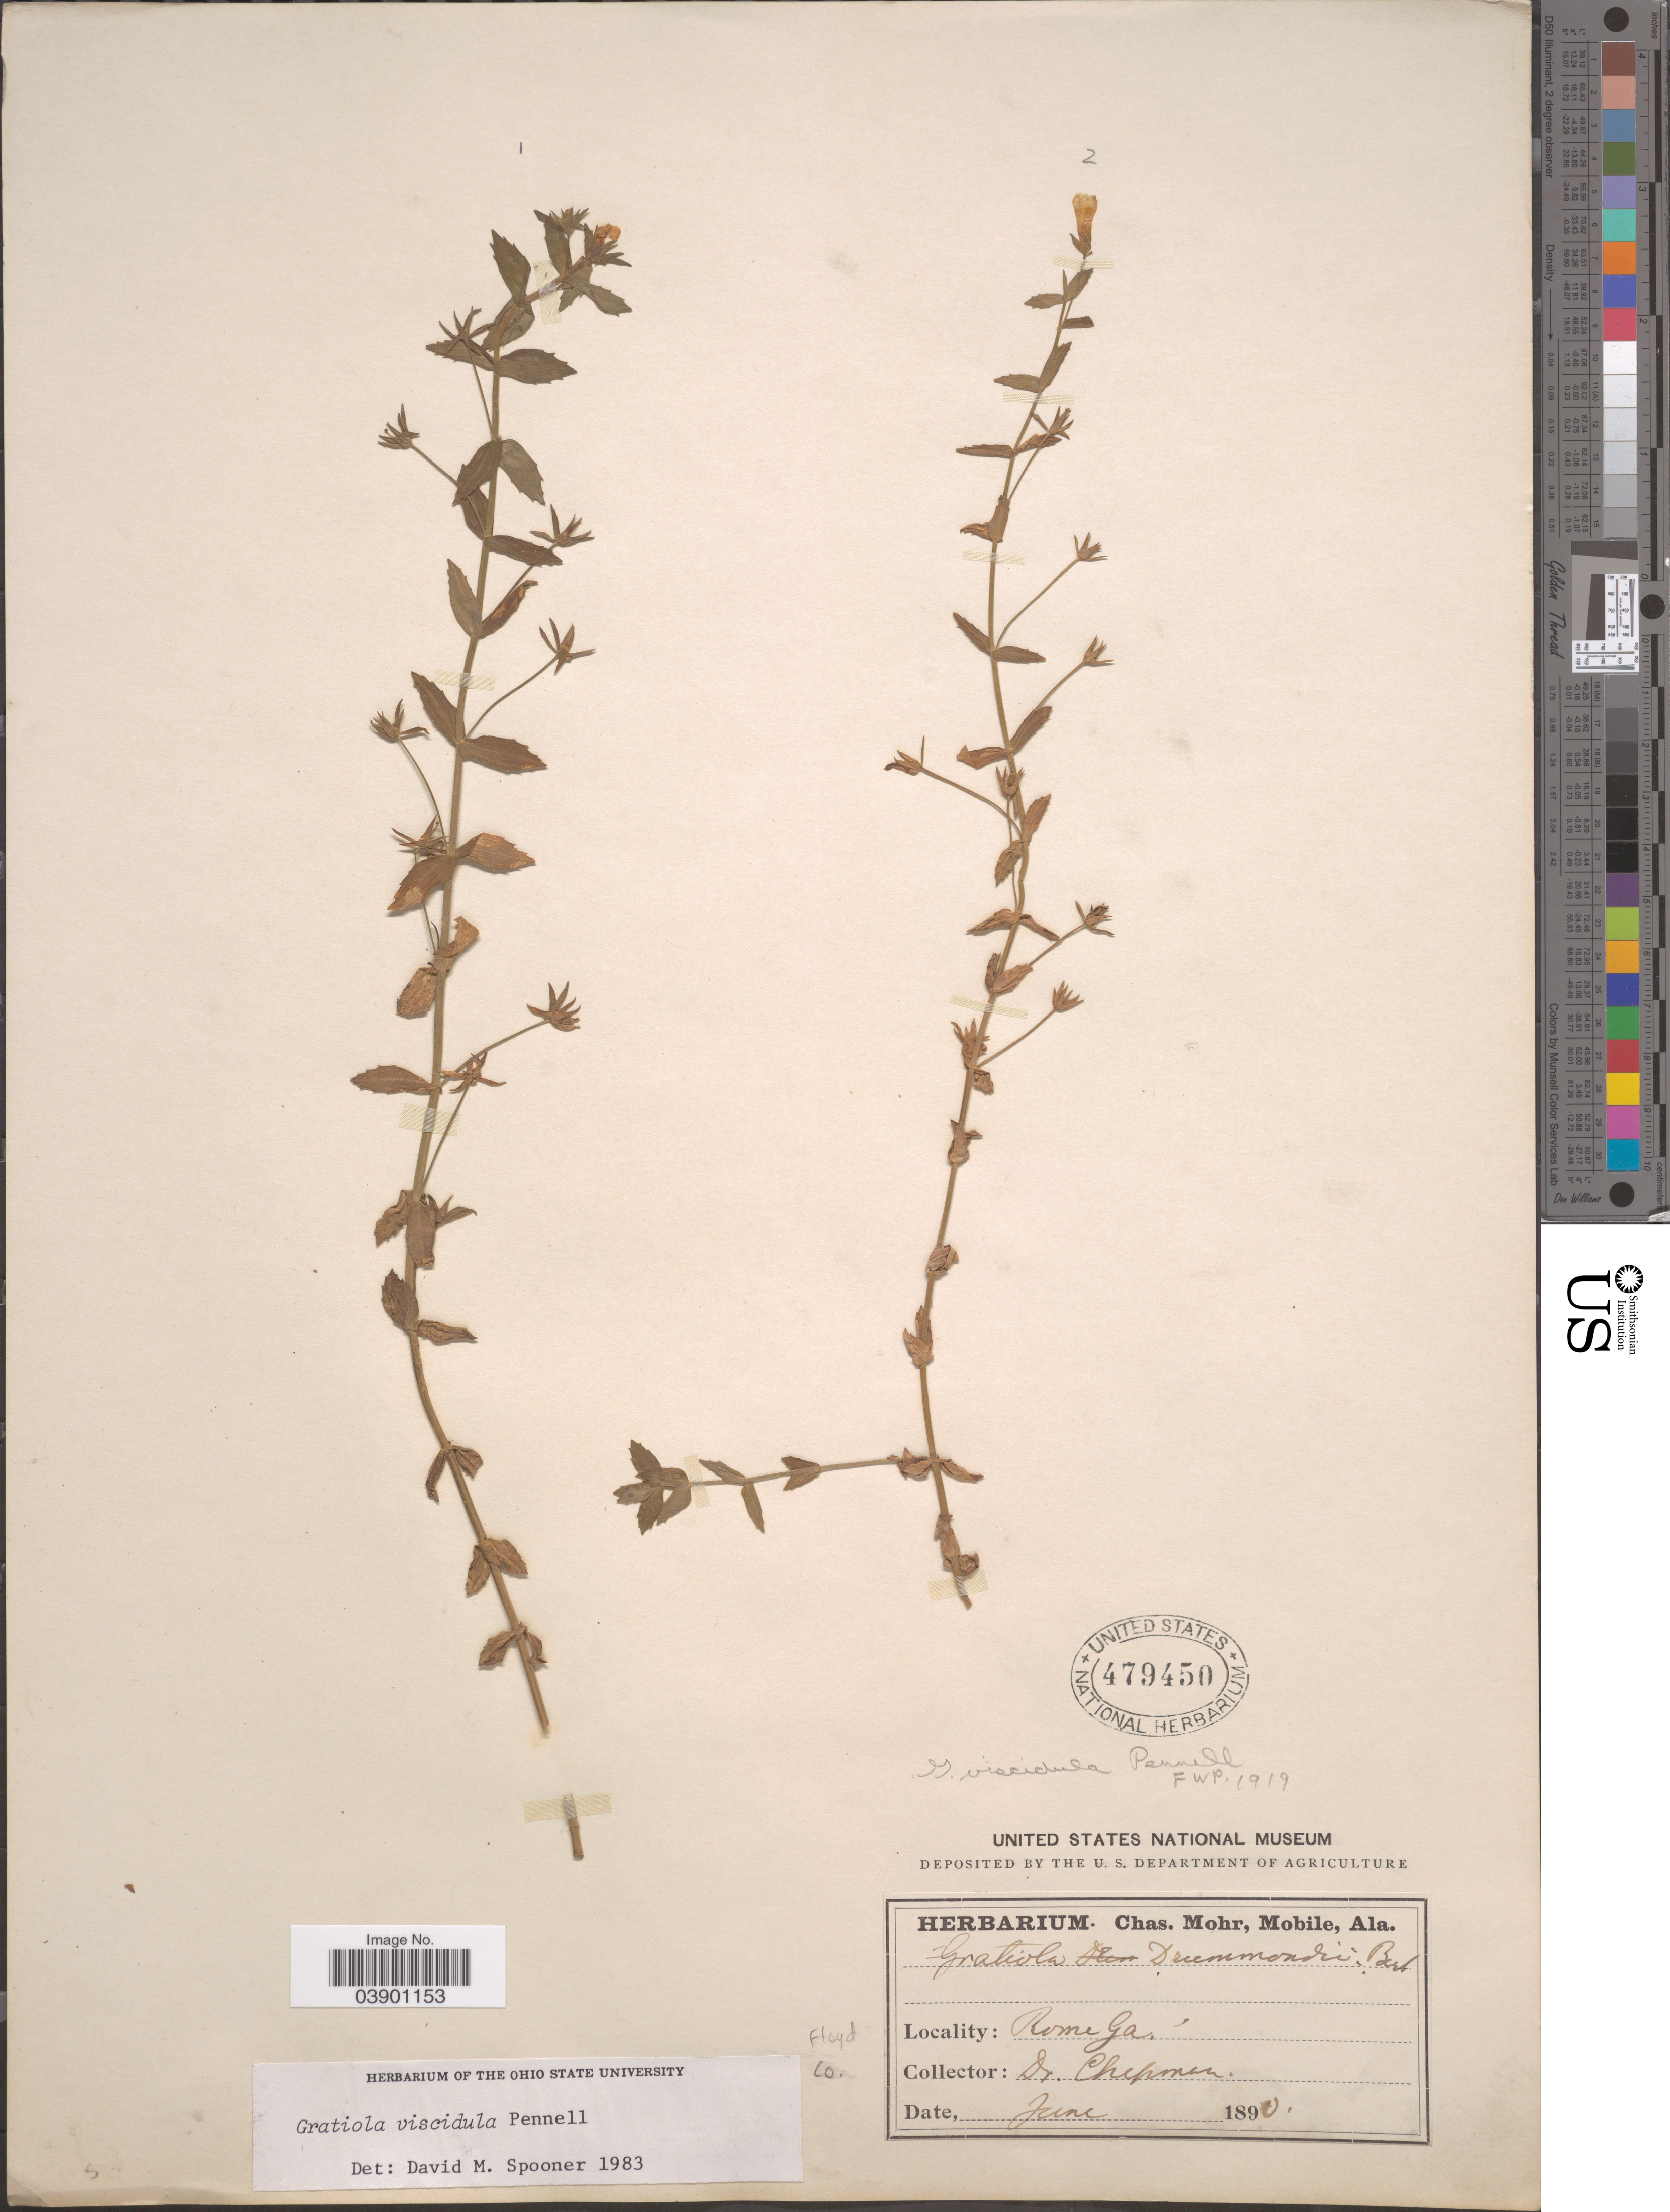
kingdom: Plantae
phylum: Tracheophyta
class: Magnoliopsida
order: Lamiales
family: Plantaginaceae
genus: Gratiola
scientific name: Gratiola viscidula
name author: Pennell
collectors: A. Chapman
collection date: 1890-06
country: United States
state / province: Georgia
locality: Rome. Floyd Co.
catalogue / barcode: US 479450